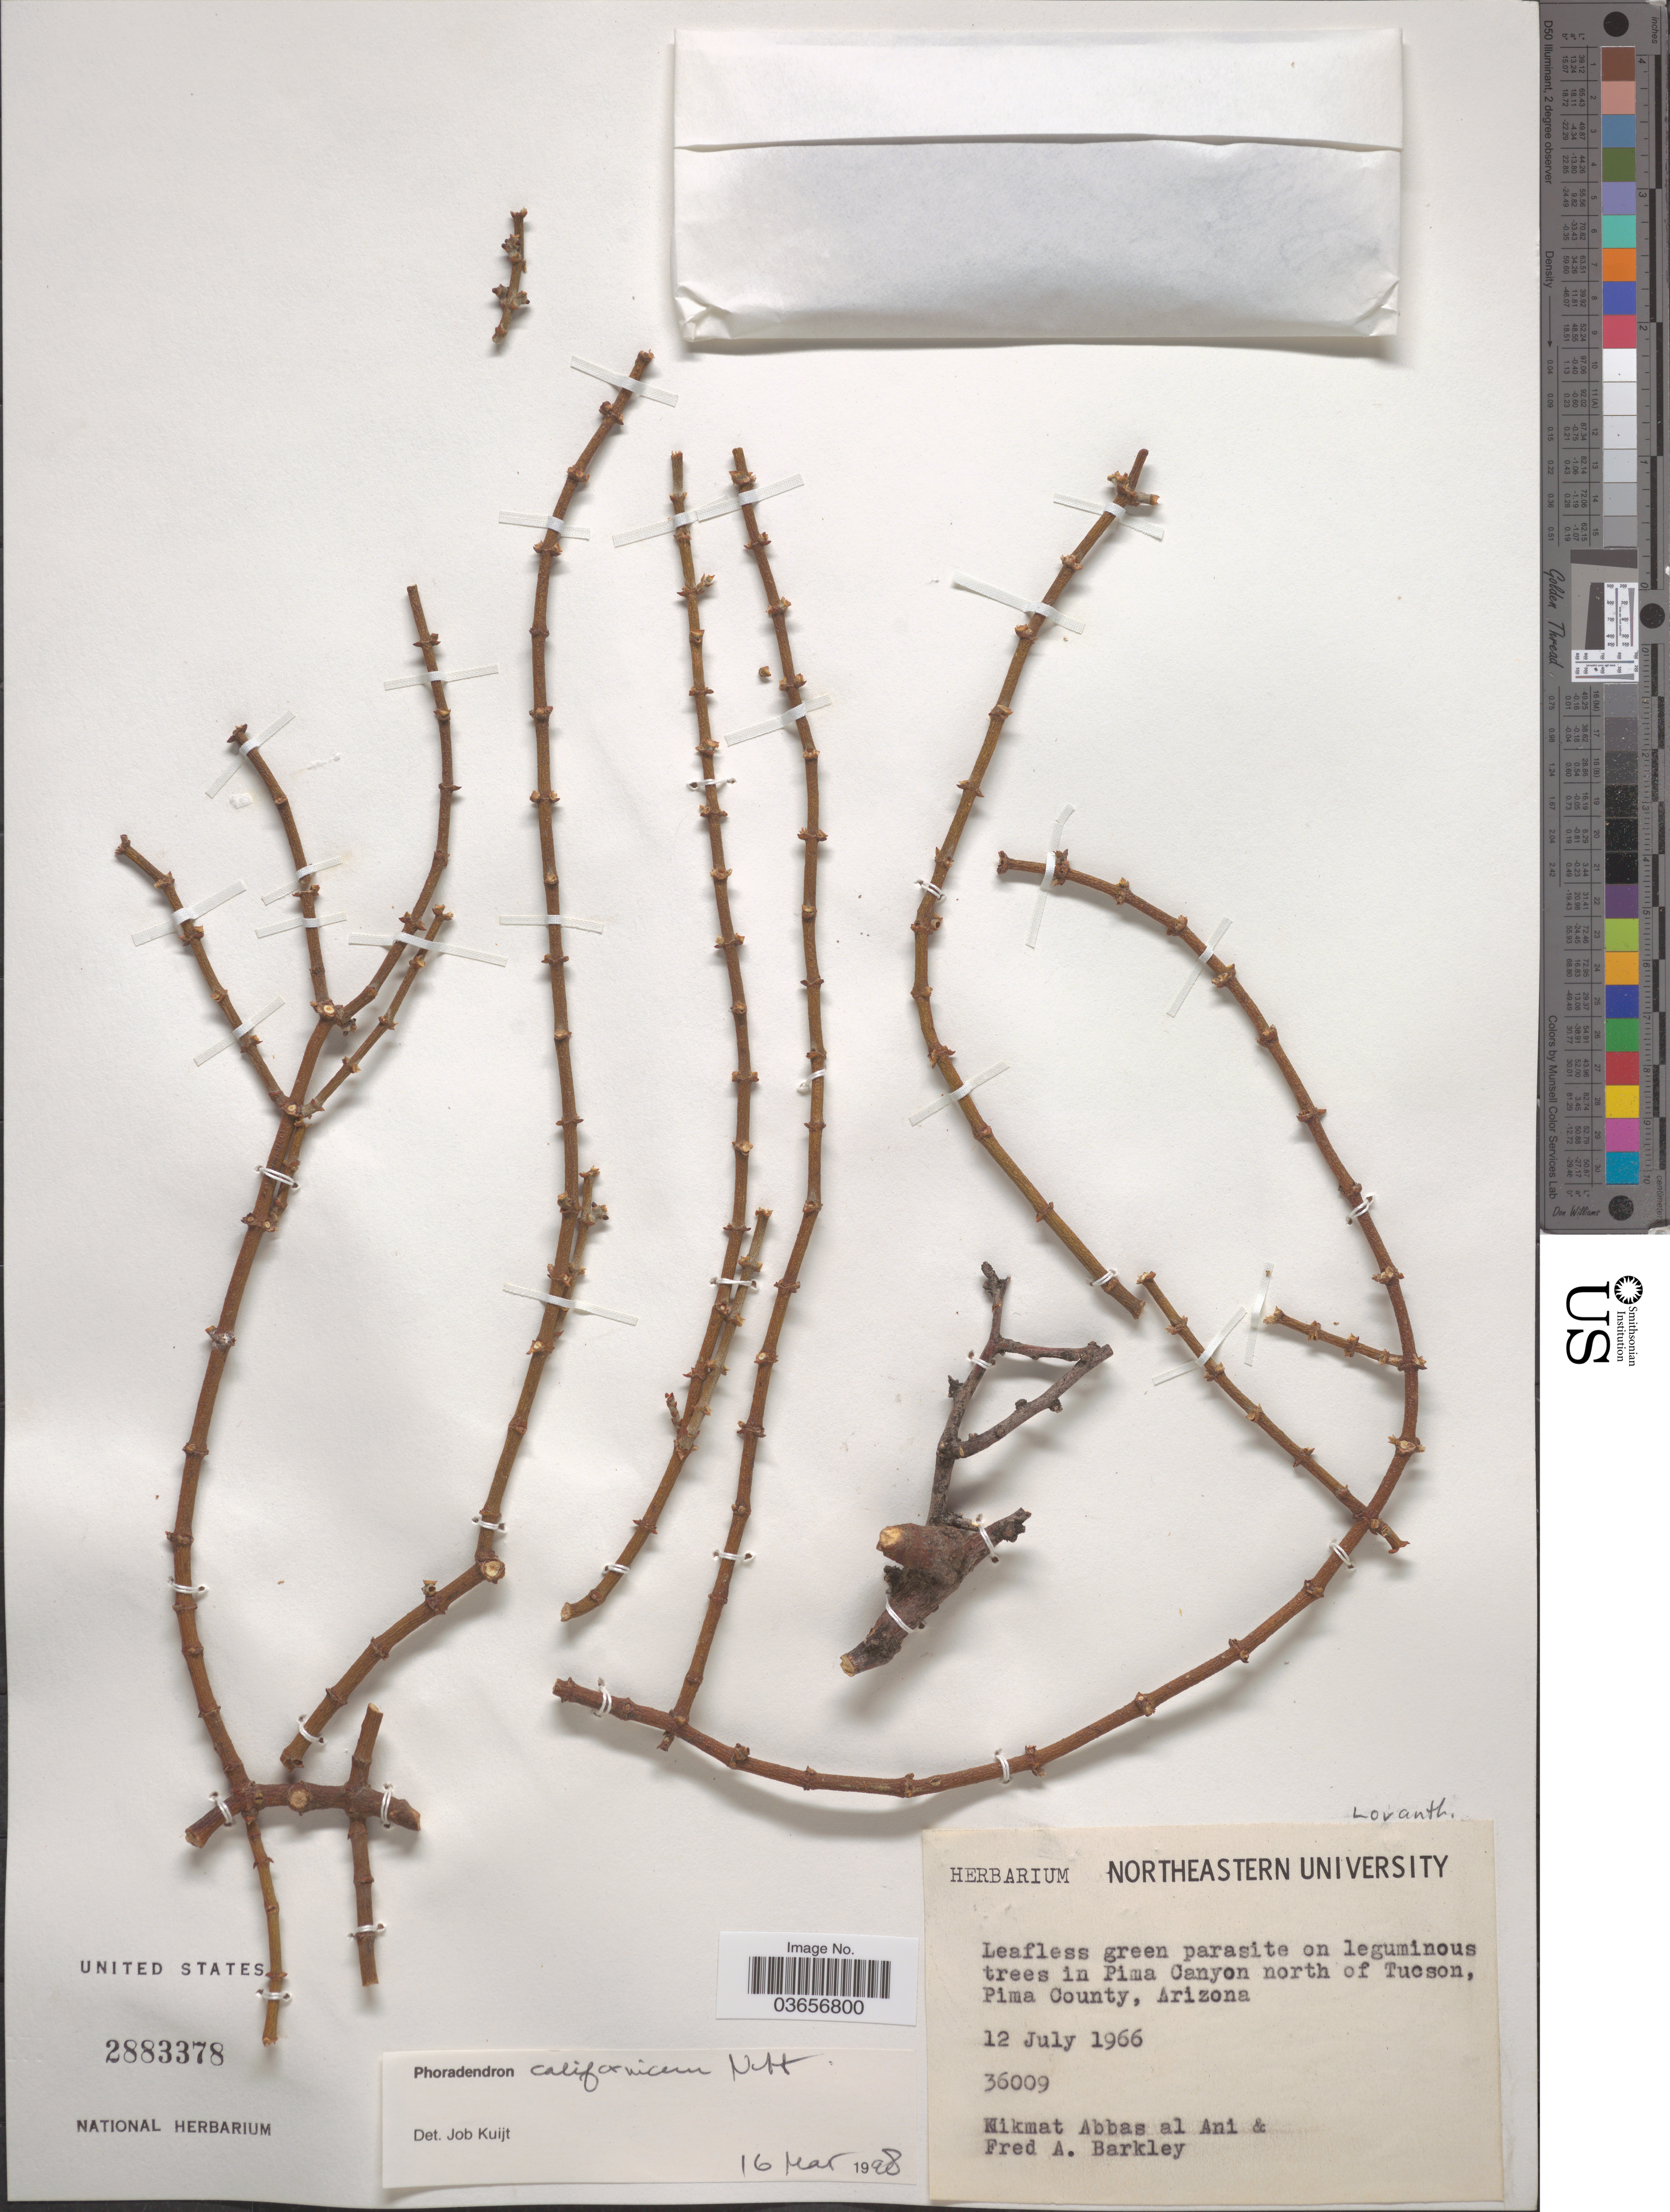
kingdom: Plantae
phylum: Tracheophyta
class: Magnoliopsida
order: Santalales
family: Viscaceae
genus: Phoradendron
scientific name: Phoradendron californicum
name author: Nutt.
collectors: H. Al-Ani & F. A. Barkley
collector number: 36009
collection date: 1966-07-12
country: United States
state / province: Arizona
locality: In Pima Canyon north of Tucson, Pima County.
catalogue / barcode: US 2883378